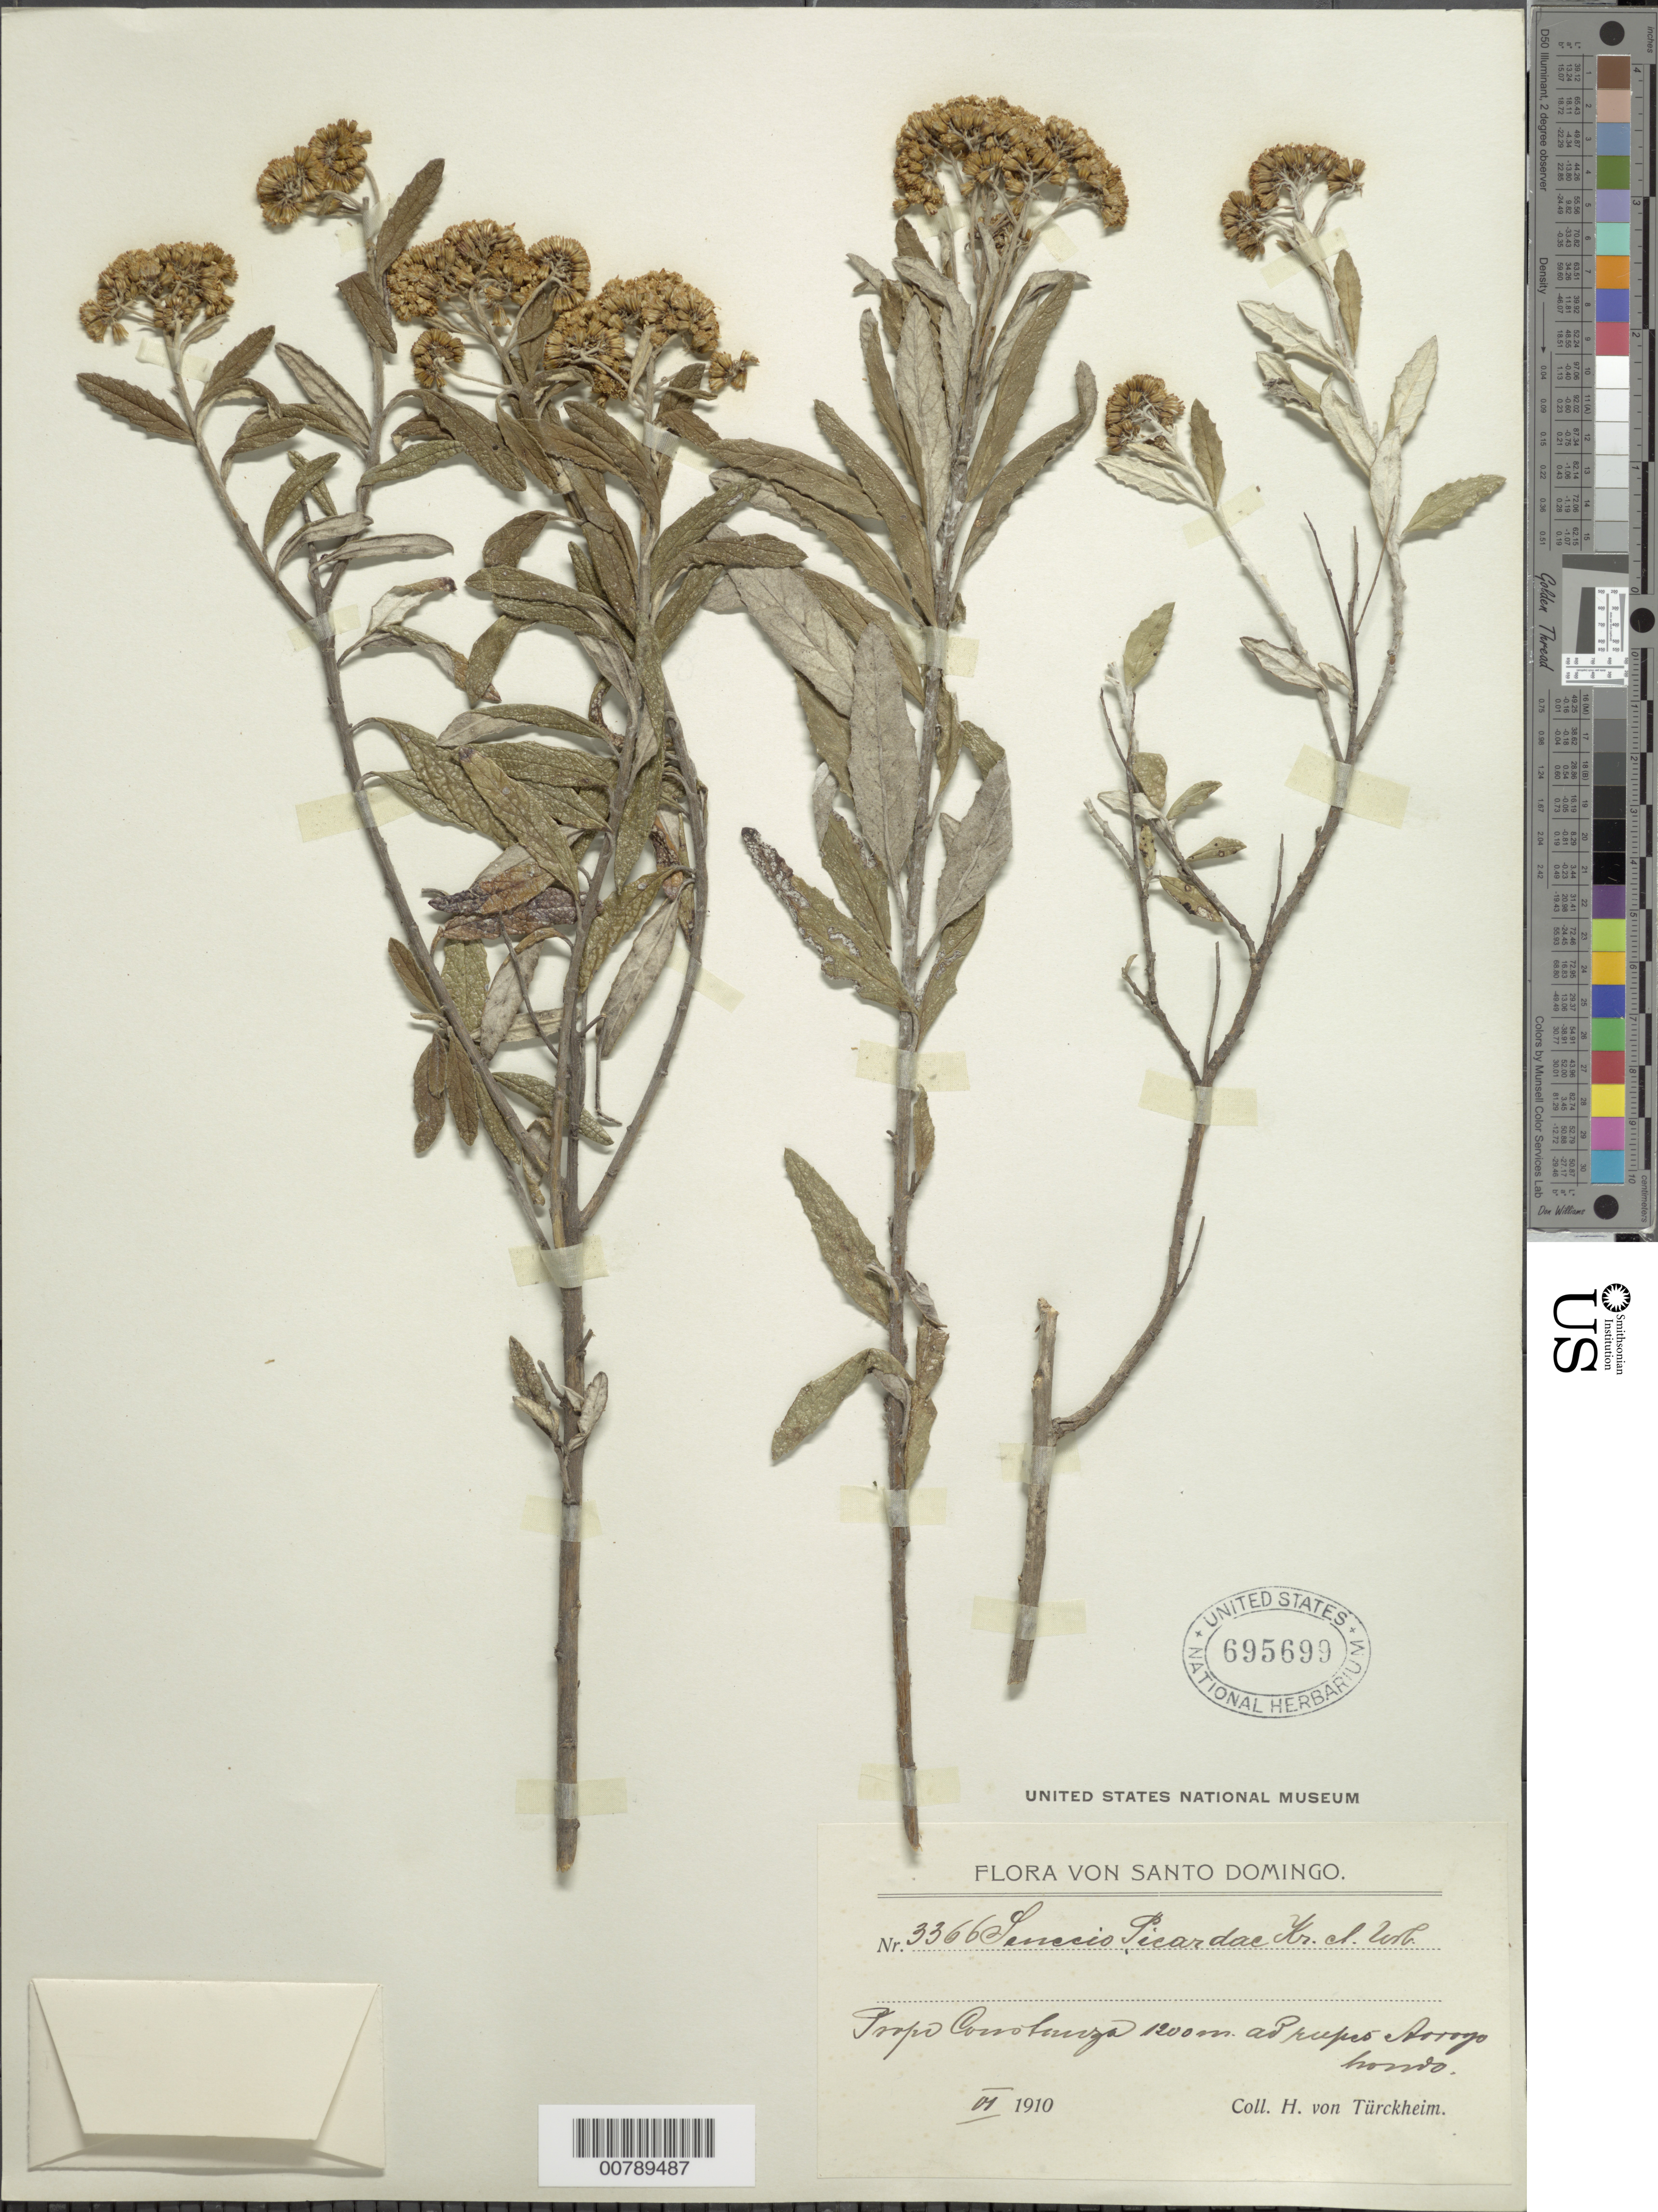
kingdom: Plantae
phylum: Tracheophyta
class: Magnoliopsida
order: Asterales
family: Asteraceae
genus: Senecio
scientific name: Senecio picardae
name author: Krug & Urb.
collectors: H. von Türckheim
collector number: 3366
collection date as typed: Jun 1910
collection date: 1910-06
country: Haiti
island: Hispaniola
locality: Prope Constanza, ad rupes Arroyo Hondo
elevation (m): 1200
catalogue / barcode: US 695699